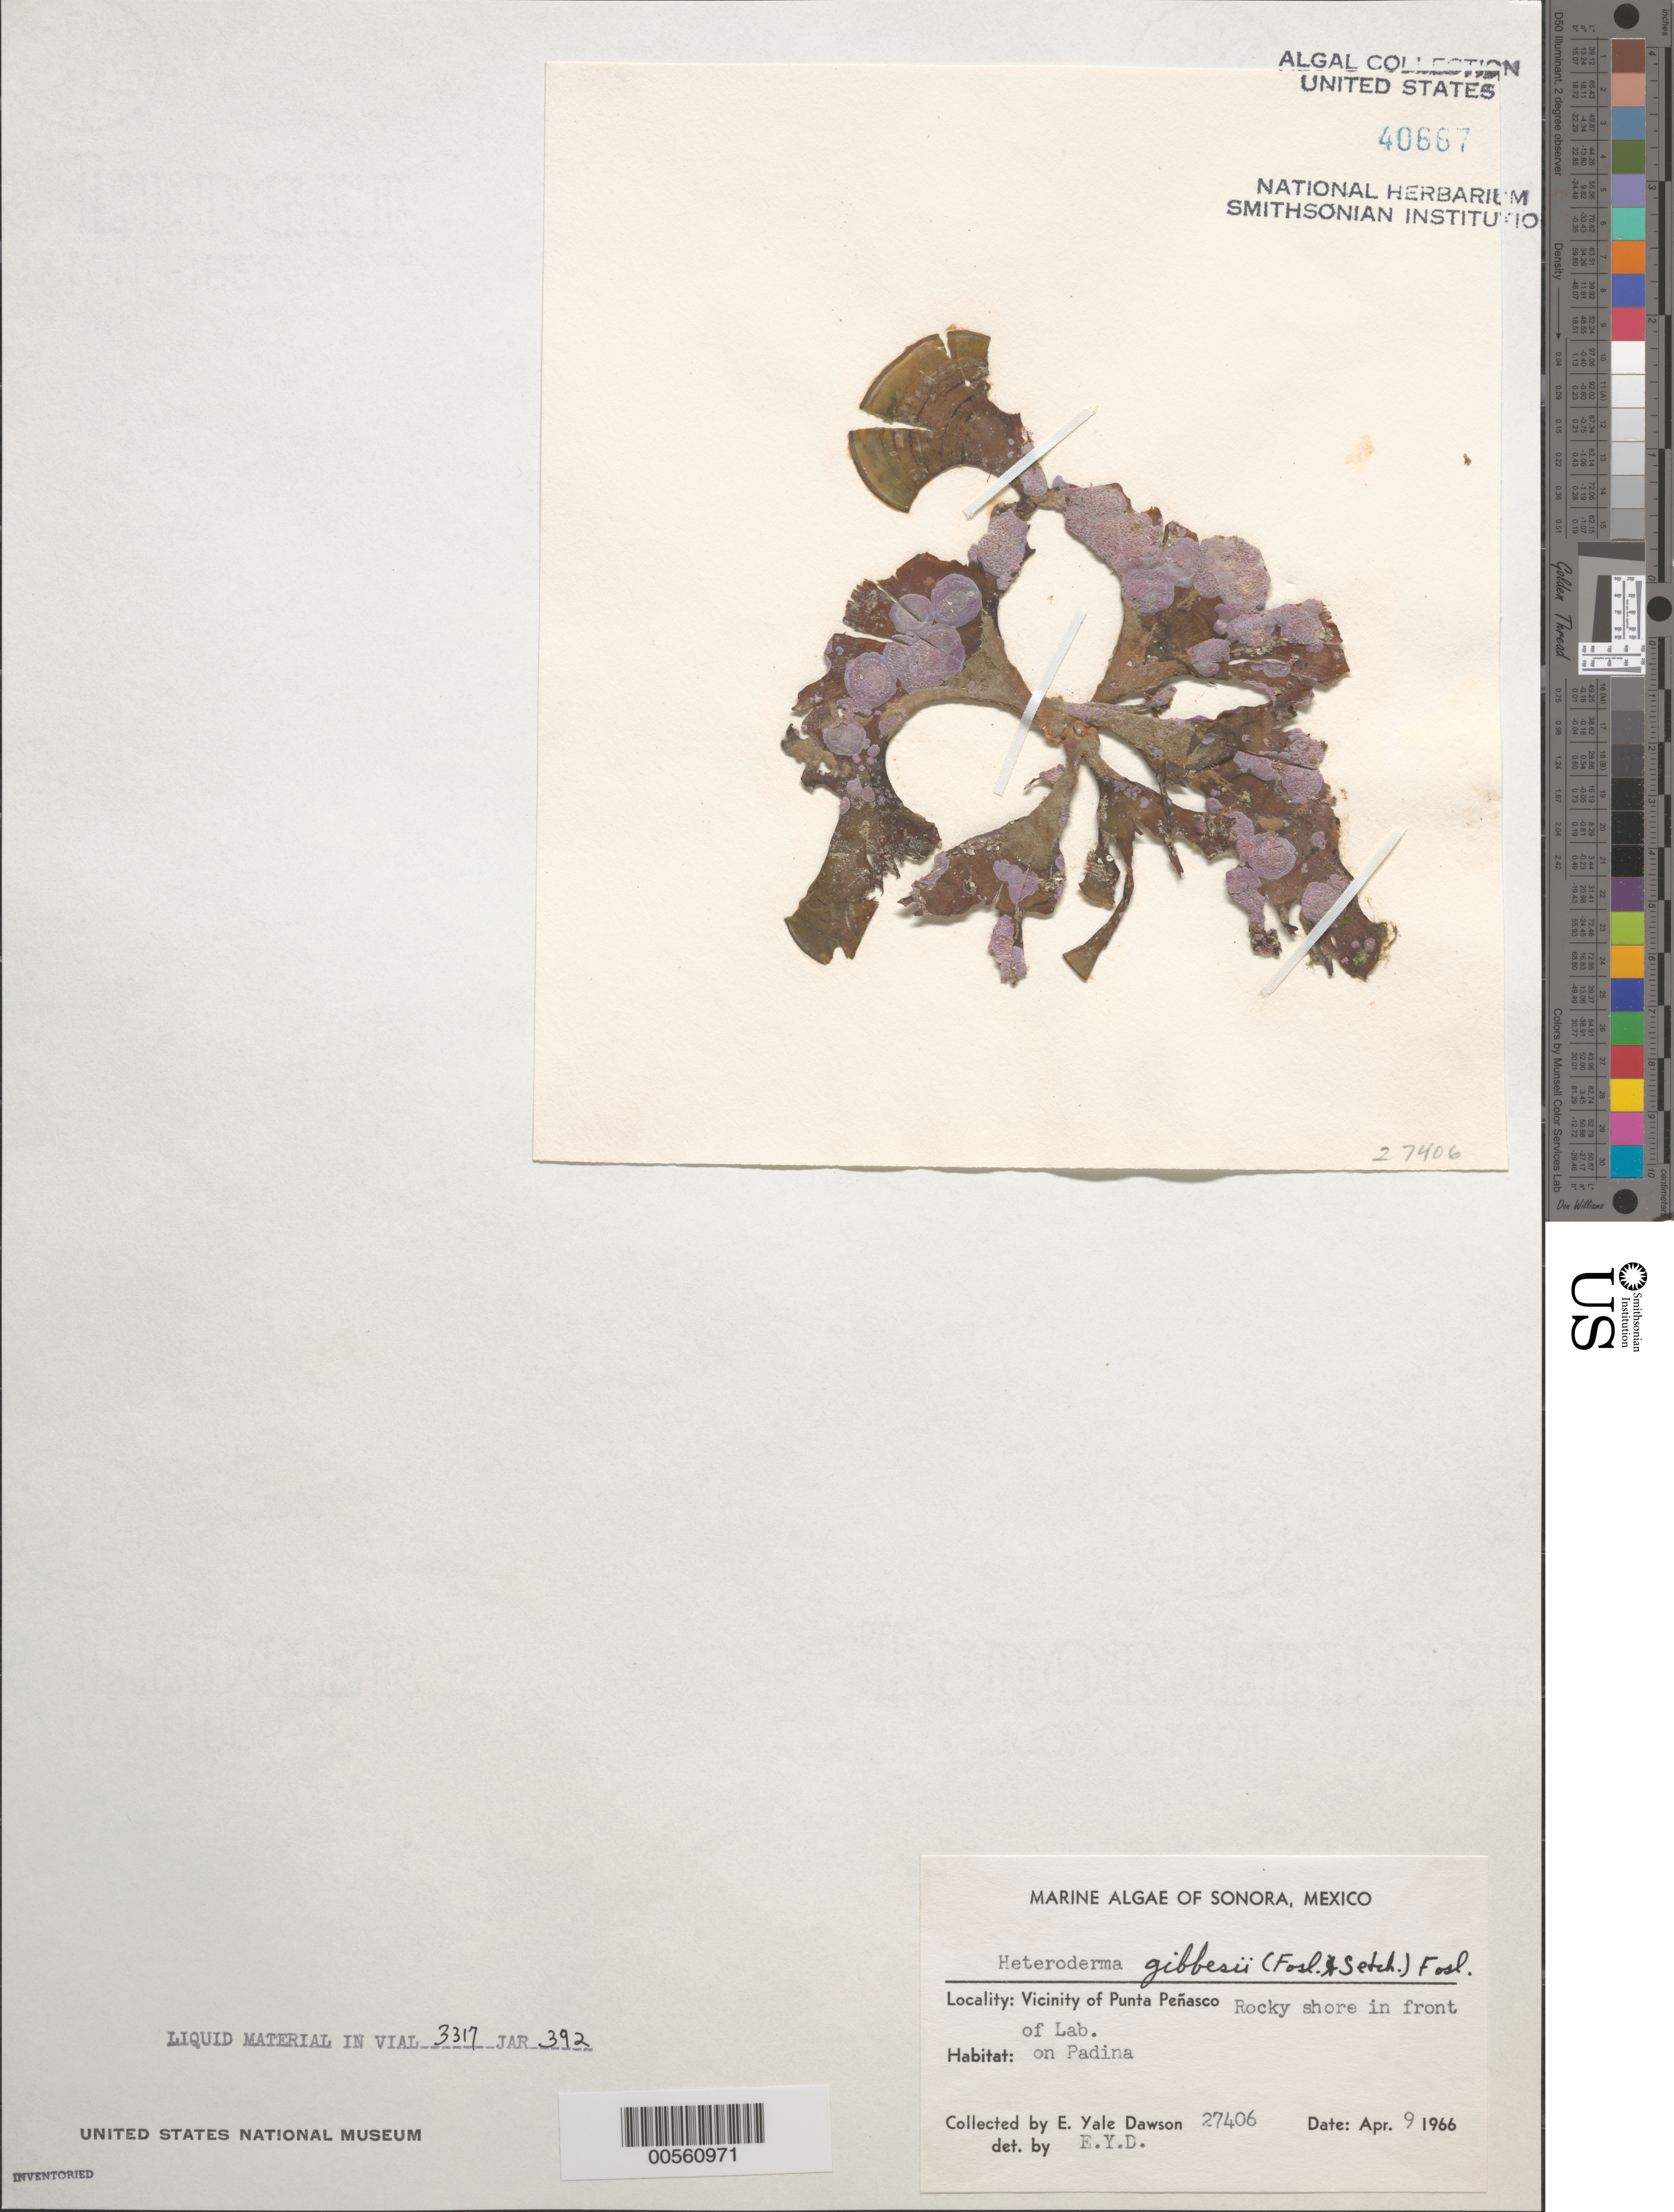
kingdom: Plantae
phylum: Rhodophyta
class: Florideophyceae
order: Corallinales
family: Corallinaceae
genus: Heteroderma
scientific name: Heteroderma gibbsii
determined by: Dawson, E. Y.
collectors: E. Y. Dawson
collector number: EYD 27406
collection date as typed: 09 Apr 1966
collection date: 1966-04-09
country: Mexico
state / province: Sonora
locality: Marine laboratory shore, south of Punta Penasco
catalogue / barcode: US 40667